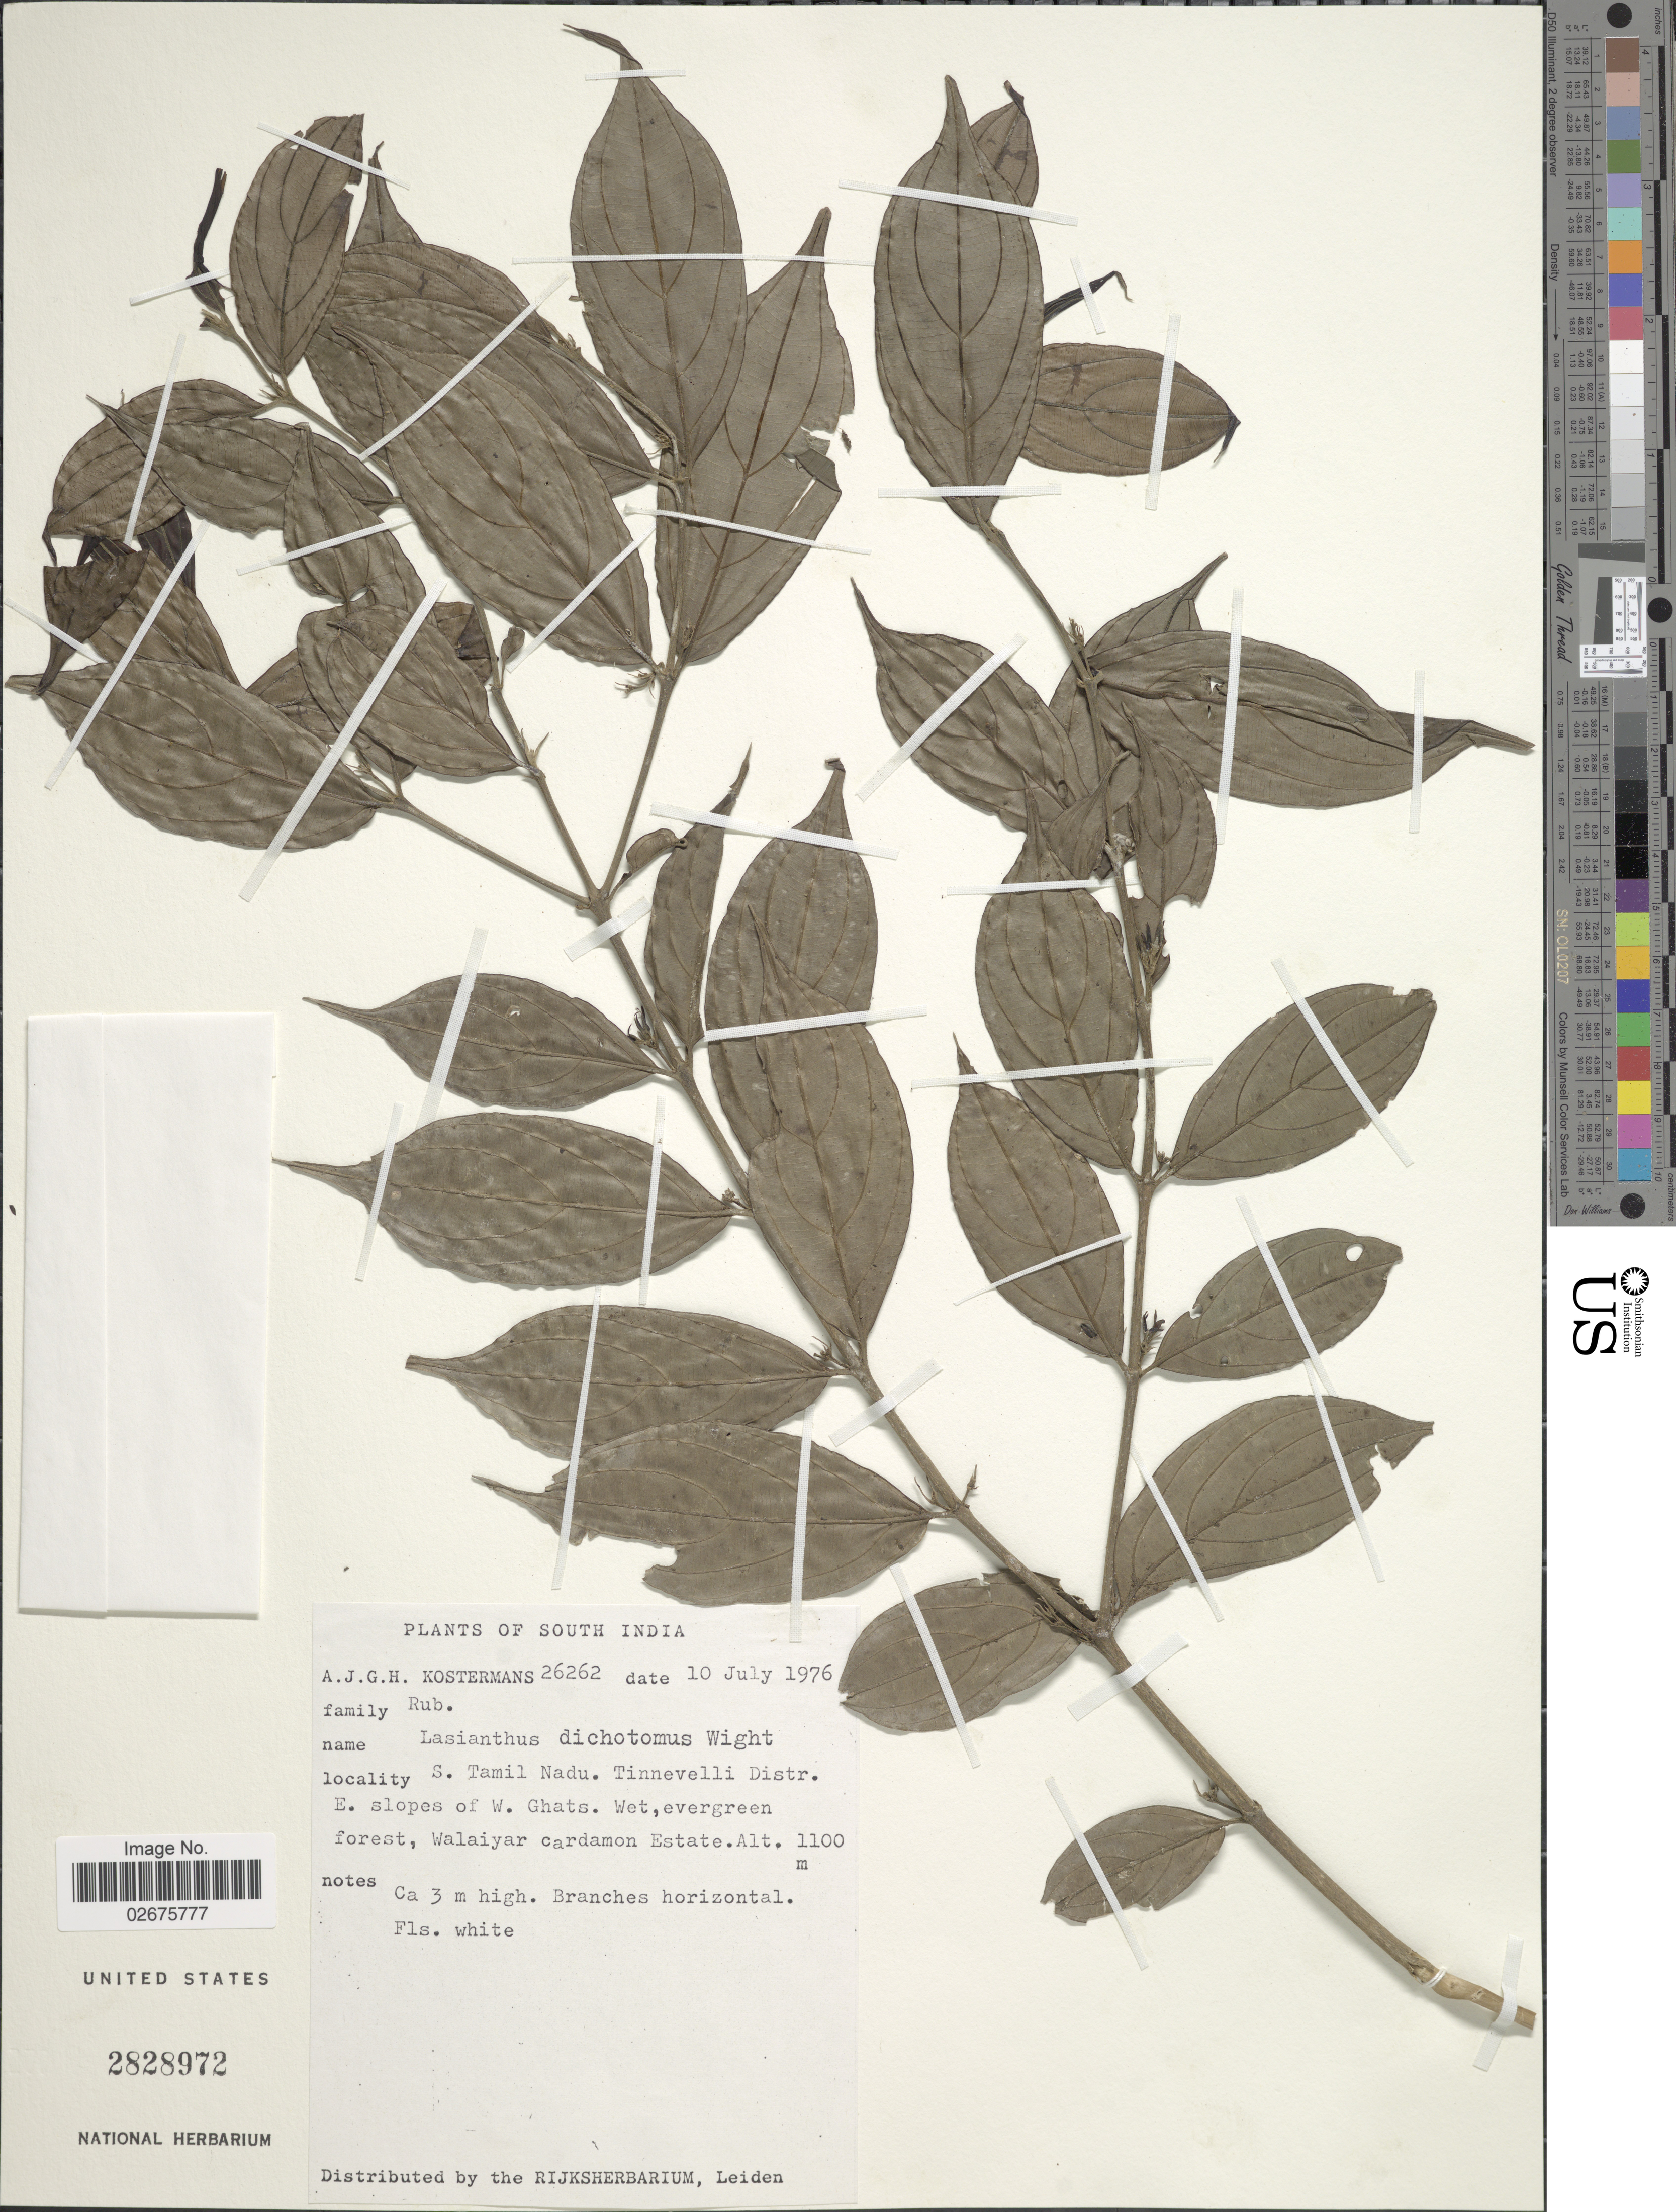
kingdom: Plantae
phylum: Tracheophyta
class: Magnoliopsida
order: Gentianales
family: Rubiaceae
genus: Lasianthus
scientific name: Lasianthus dichotomus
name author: Wight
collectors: A. J. G. Kostermans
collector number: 26262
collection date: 1976-07-10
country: India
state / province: Tamil Nadu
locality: South India, S. Tamil Nadu, Tinnevelli Distr. E. slopes of W. Ghats, Walaiyar cardanom Estate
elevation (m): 1100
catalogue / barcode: US 2828972